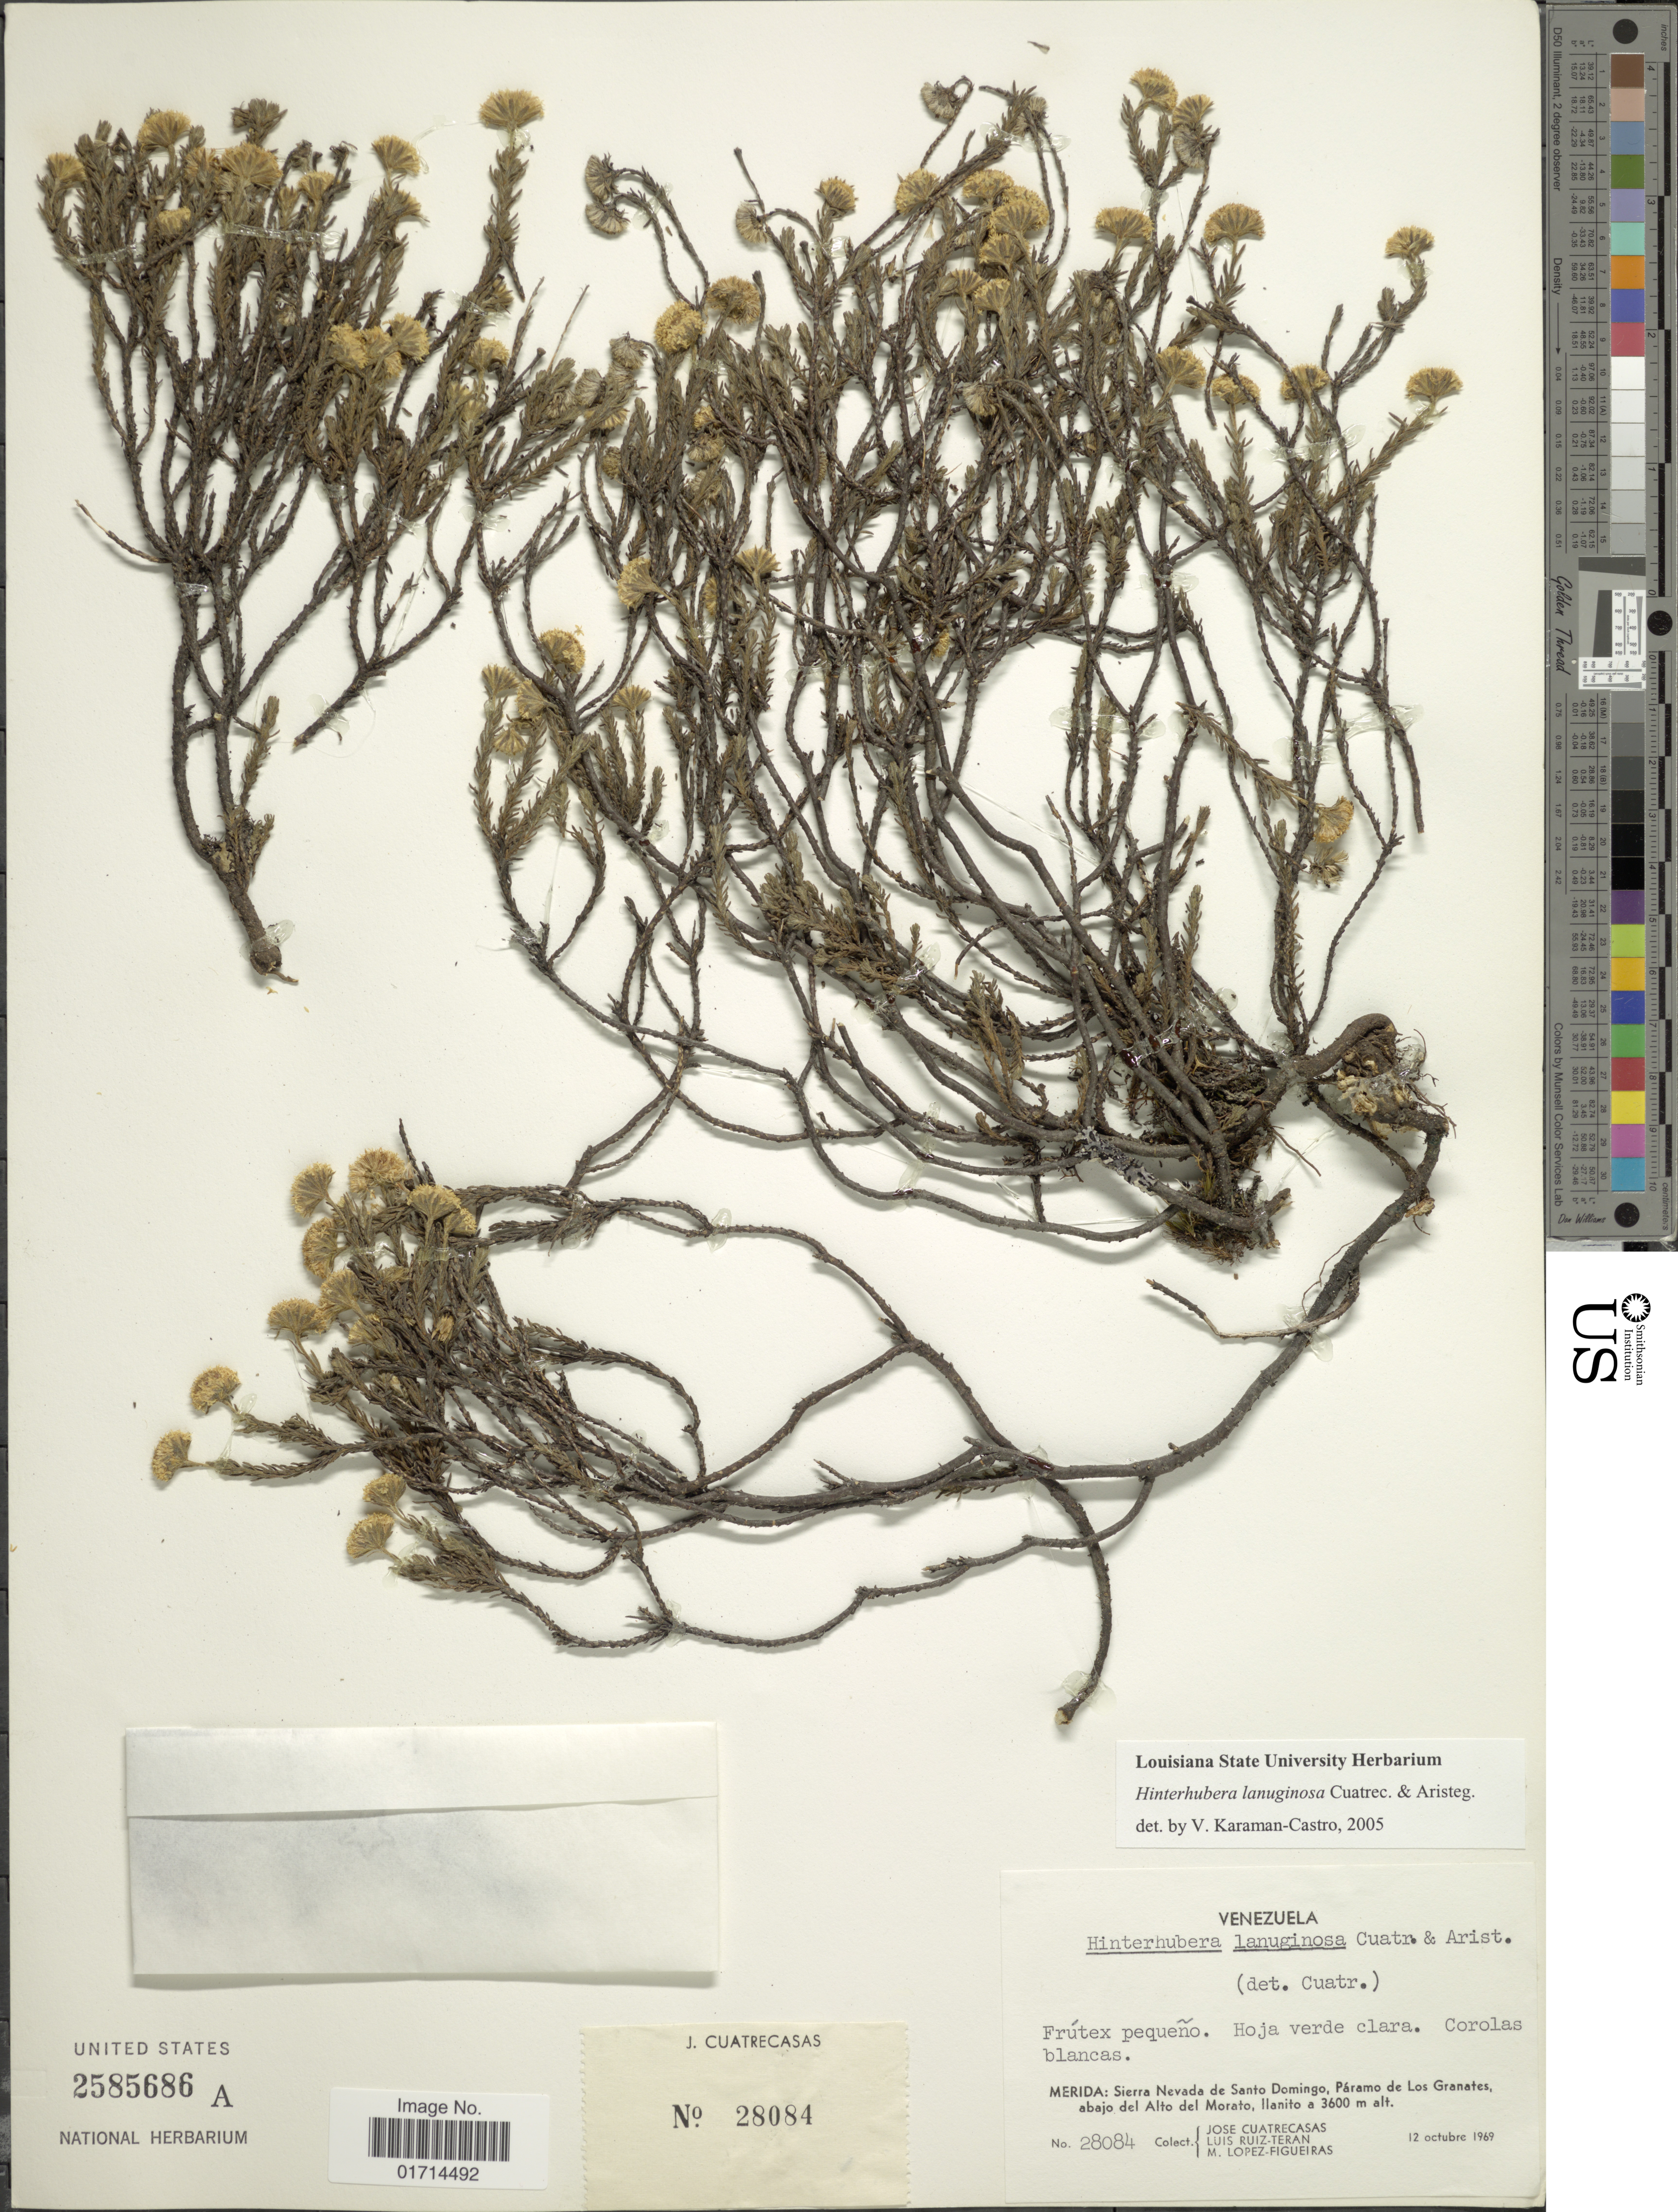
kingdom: Plantae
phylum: Tracheophyta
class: Magnoliopsida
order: Asterales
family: Asteraceae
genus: Hinterhubera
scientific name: Hinterhubera lanuginosa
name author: Cuatrec. & Aristeg.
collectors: J. Cuatrecasas, L. Teran & M. Lopéz-F.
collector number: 28084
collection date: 1969-10-12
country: Venezuela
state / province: Mérida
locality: Sierra Nevada de Santo Domingo, Paramo de Los Granates, abajo del Alto del Morato, llanito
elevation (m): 3600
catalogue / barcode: US 2585686A